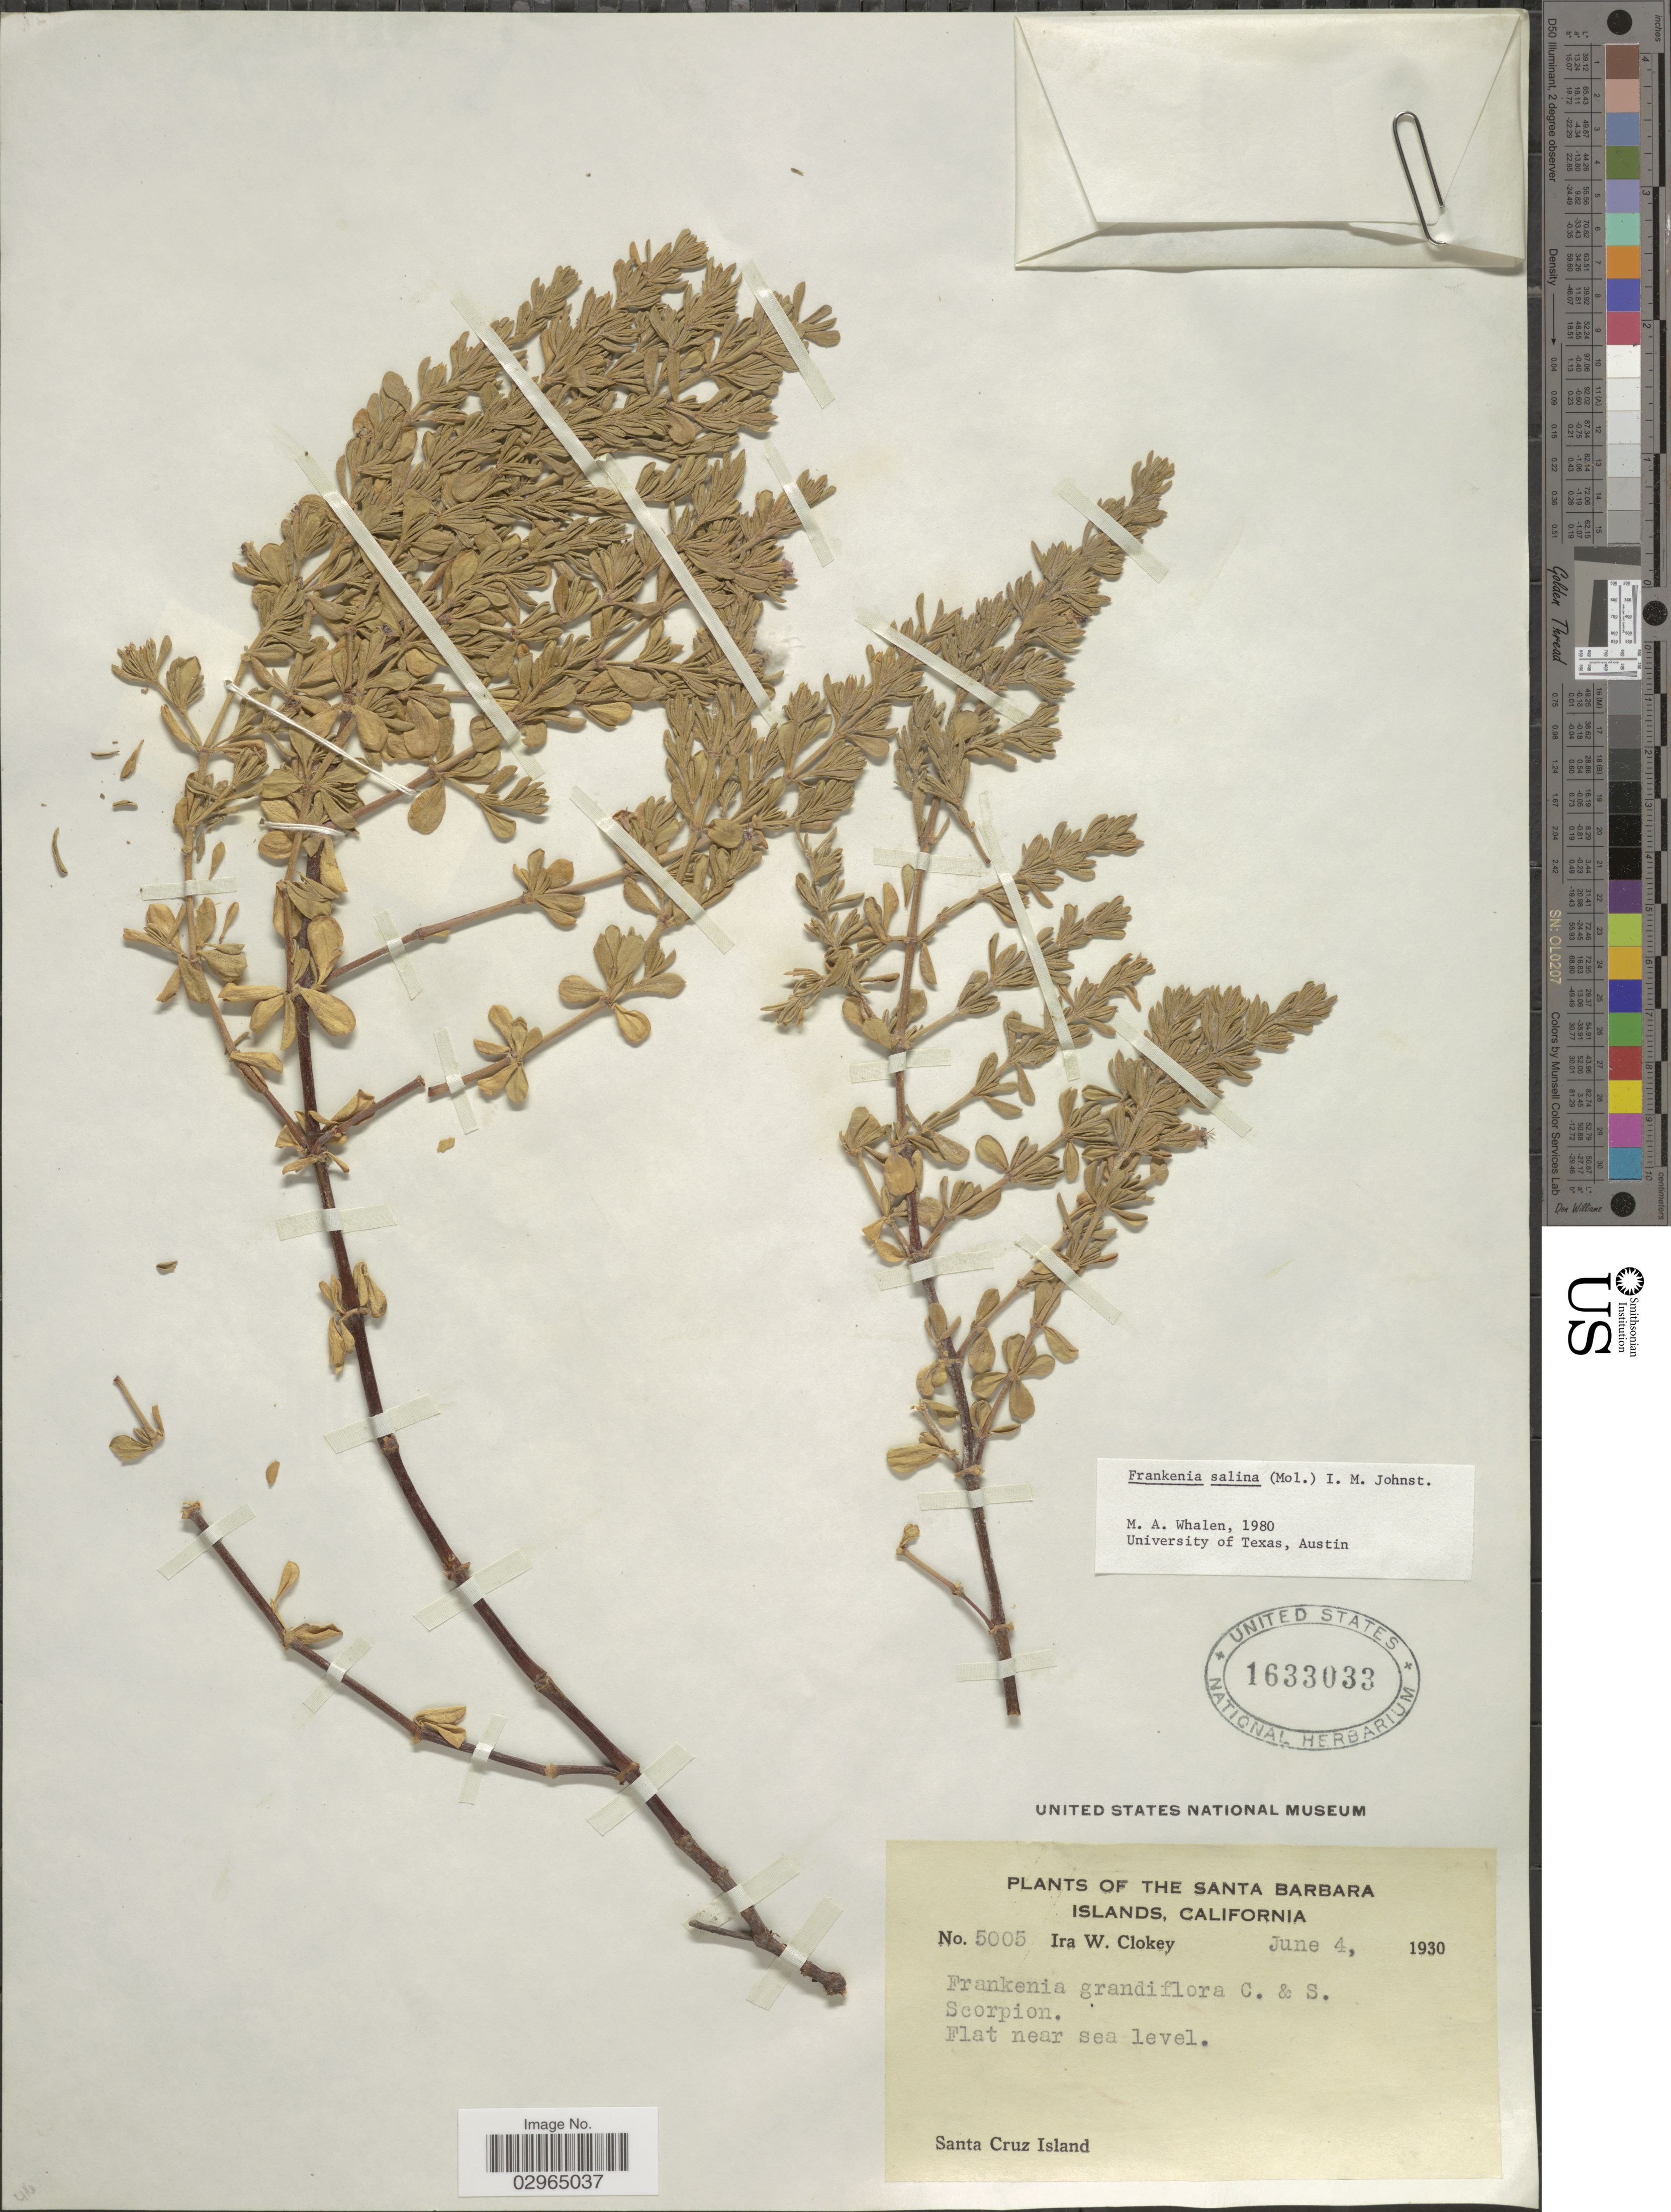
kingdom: Plantae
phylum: Tracheophyta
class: Magnoliopsida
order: Caryophyllales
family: Frankeniaceae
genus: Frankenia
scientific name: Frankenia salina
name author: (Molina) I.M. Johnst.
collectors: I. W. Clokey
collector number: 5005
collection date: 1930-06-04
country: United States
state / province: California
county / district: Santa Barbara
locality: The Santa Barbara Islands. Santa Cruz Island.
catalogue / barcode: US 1633033